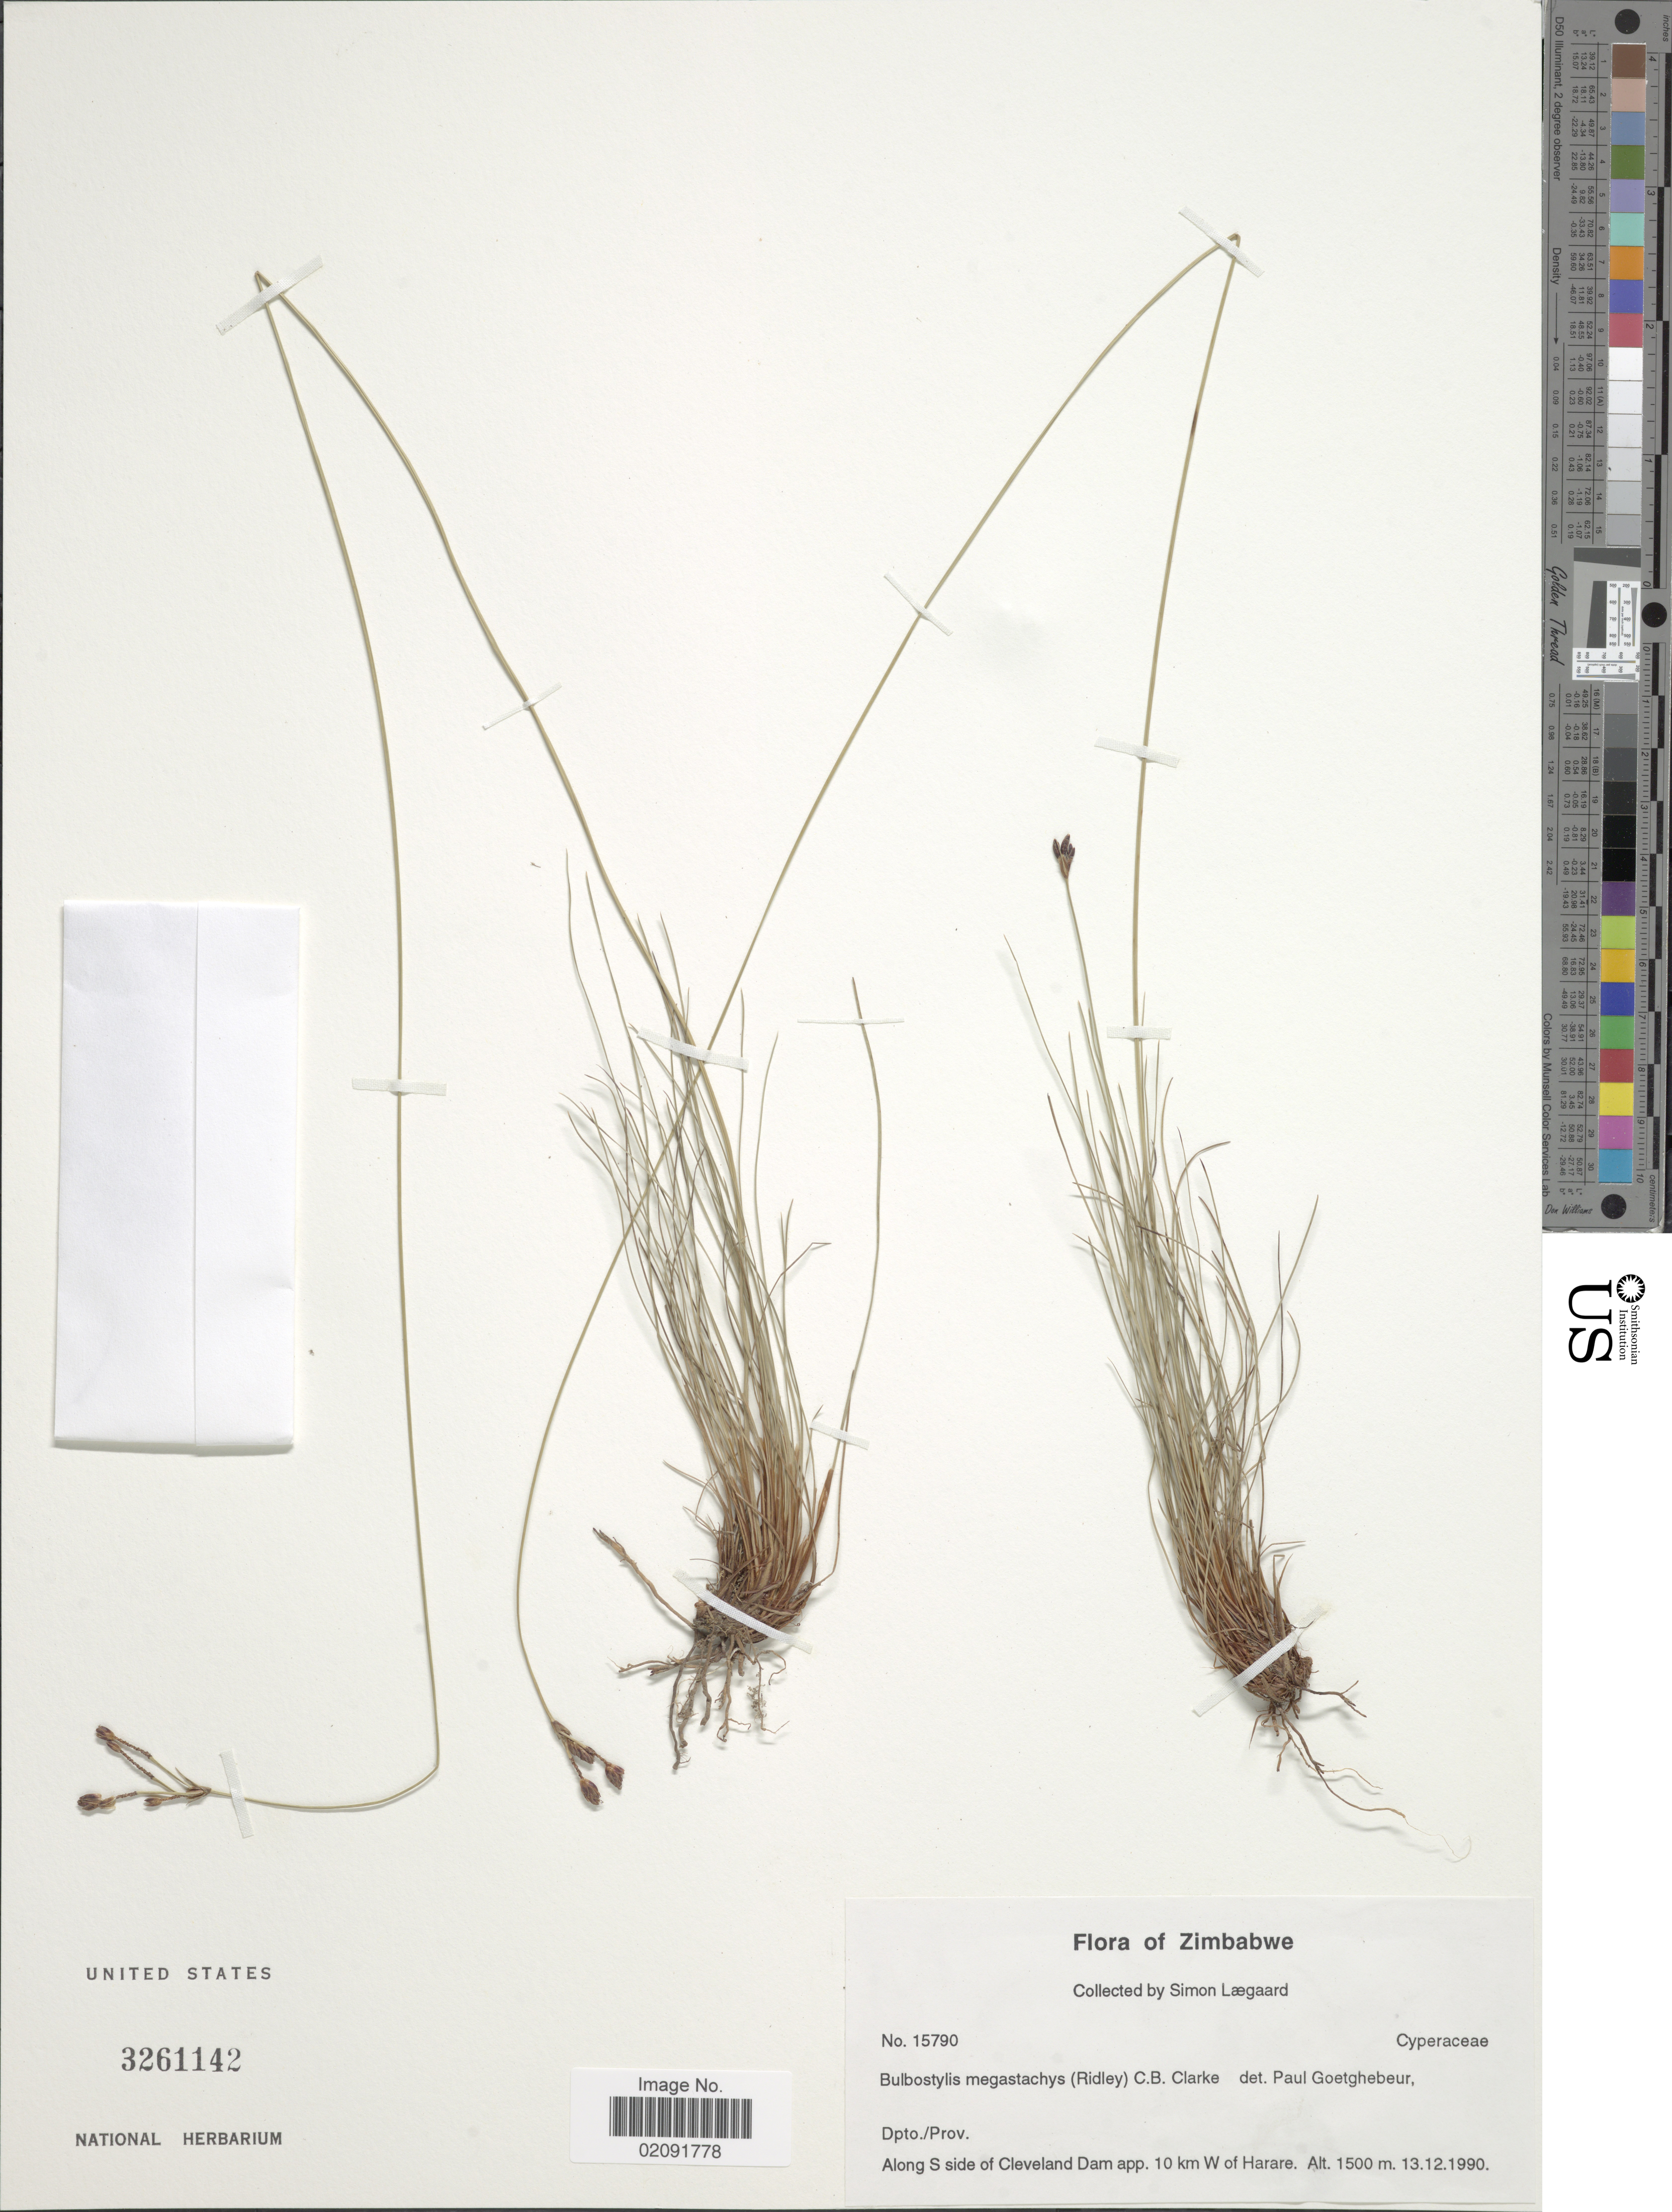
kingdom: Plantae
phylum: Tracheophyta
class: Liliopsida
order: Poales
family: Cyperaceae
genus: Bulbostylis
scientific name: Bulbostylis schoenoides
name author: (Kunth) C.B. Clarke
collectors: S. Lægaard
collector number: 15790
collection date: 1990-02-13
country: Zimbabwe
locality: Along S side of Cleveland Dam app. 10 km W of Harare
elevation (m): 1500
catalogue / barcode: US 3261142